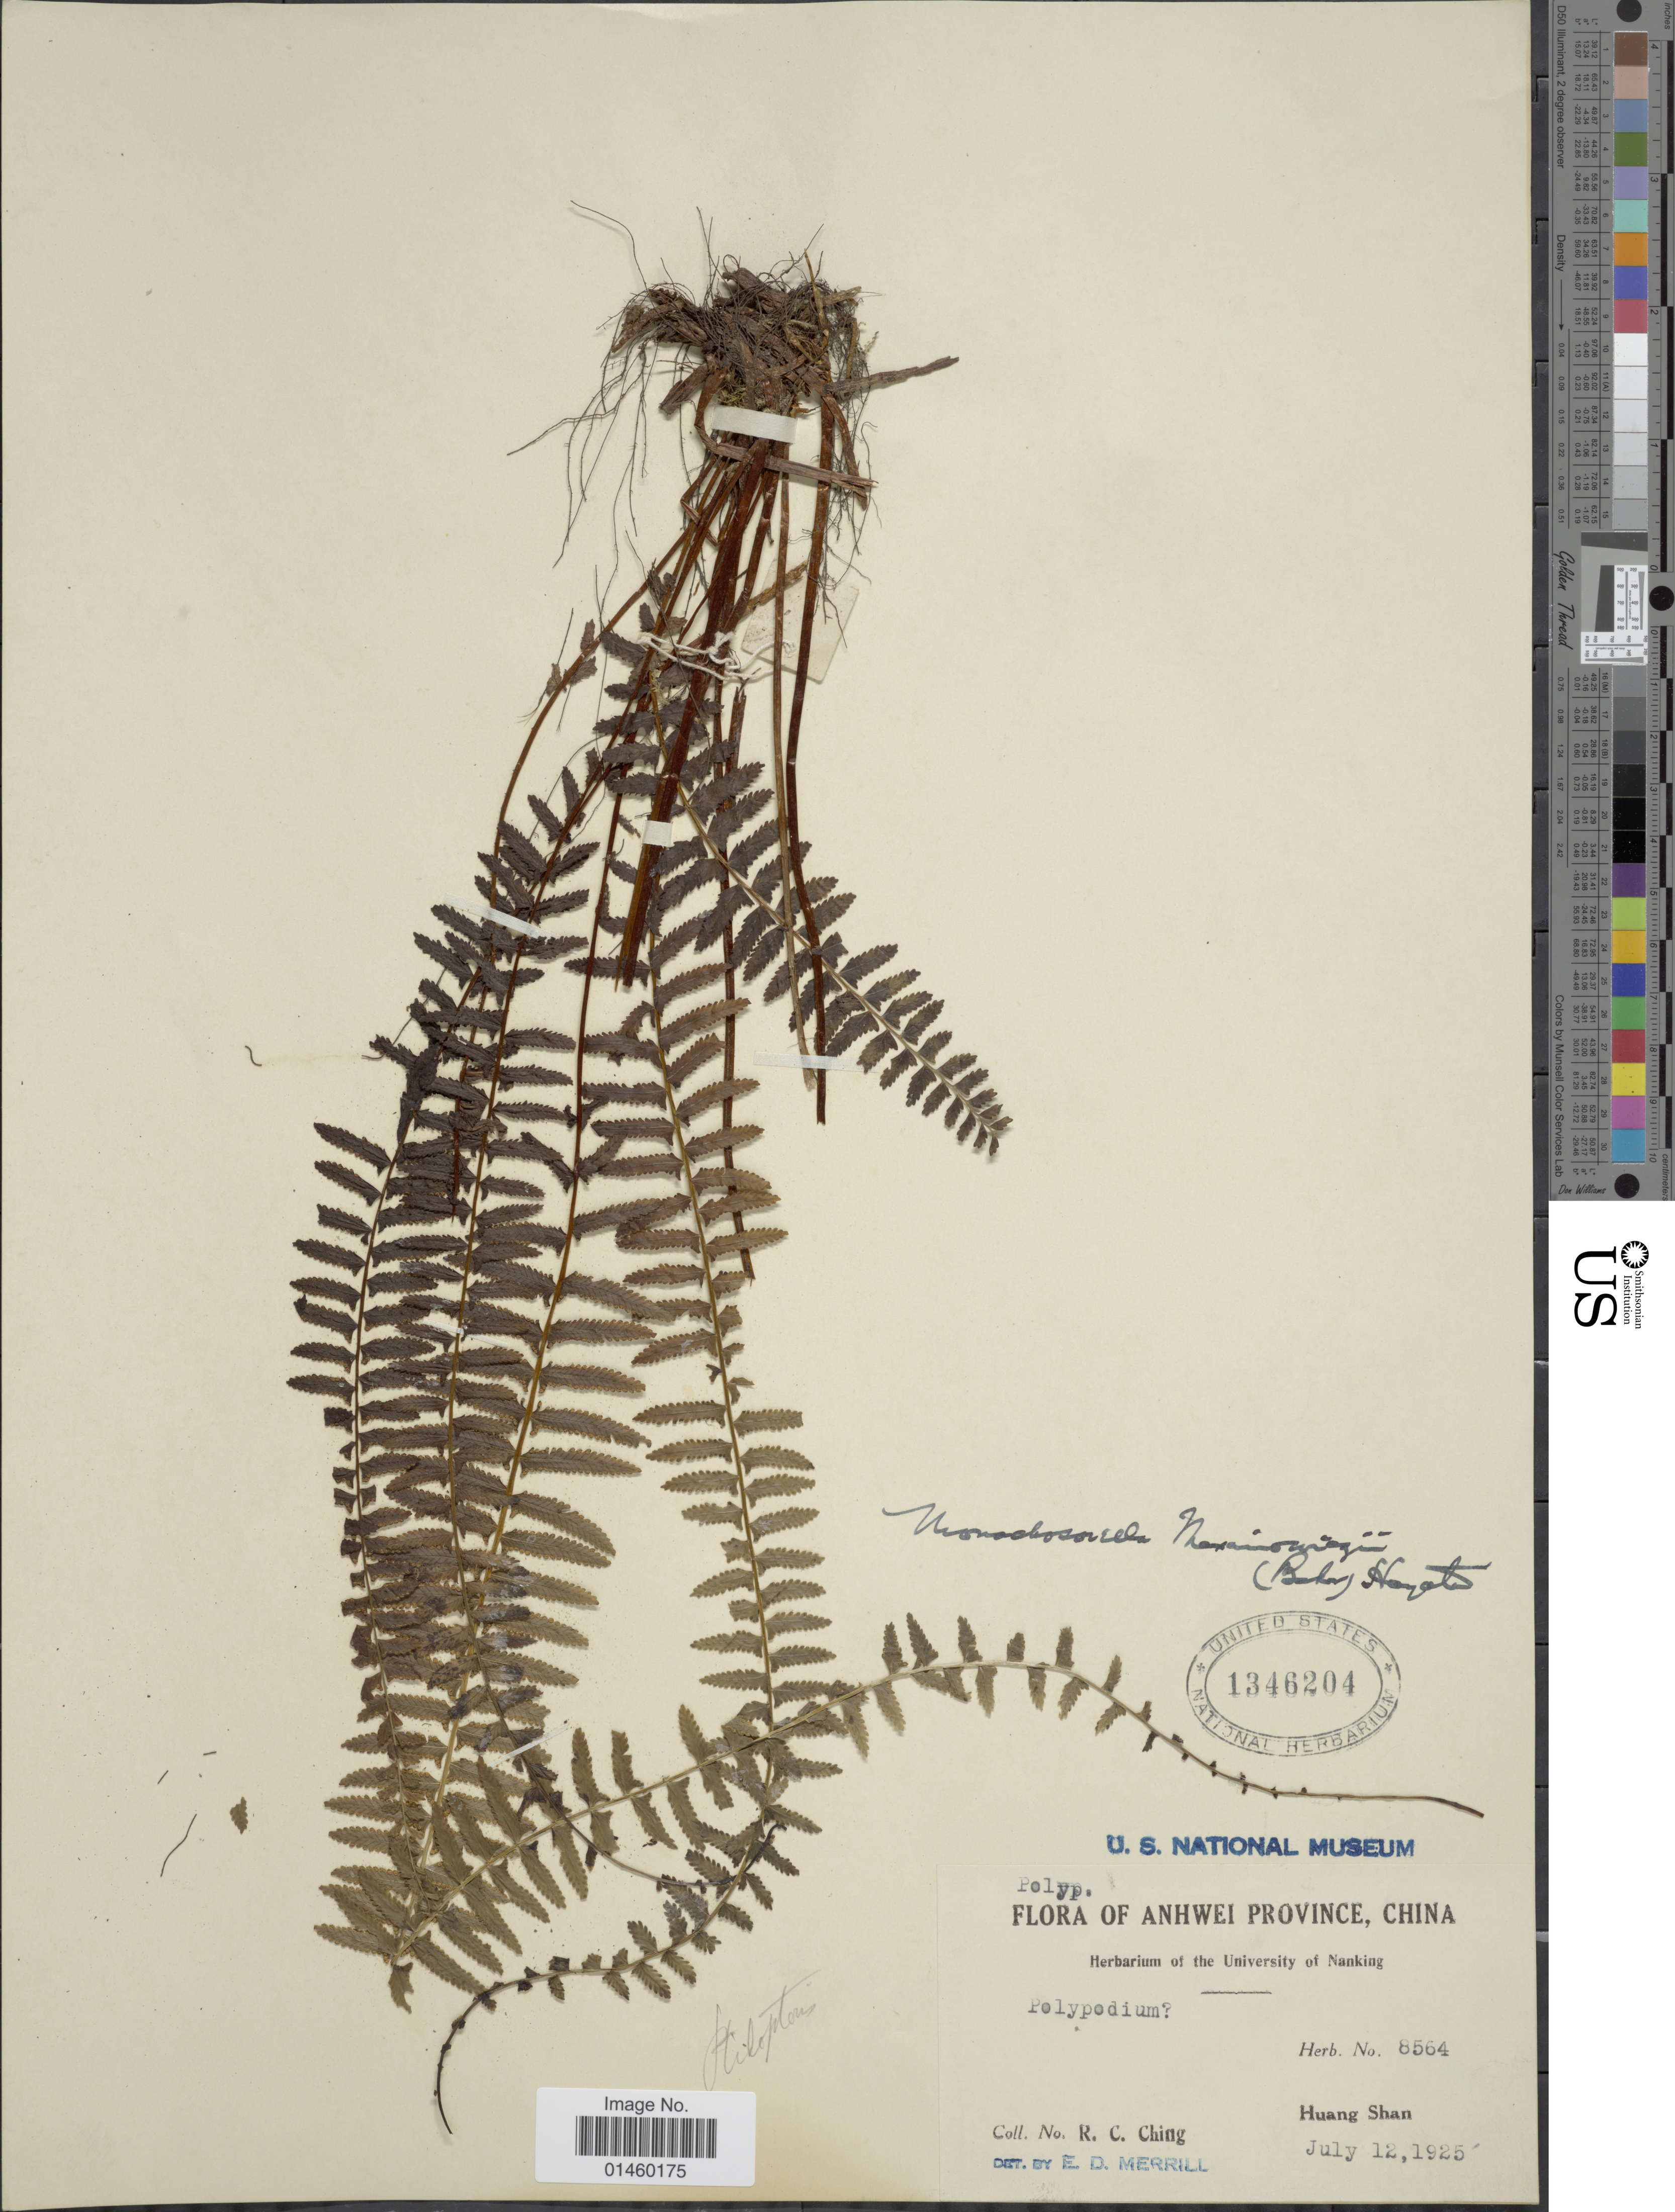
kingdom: Plantae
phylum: Tracheophyta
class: Polypodiopsida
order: Polypodiales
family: Dennstaedtiaceae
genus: Monachosorum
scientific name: Monachosorum maximowiczii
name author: (Baker) Hayata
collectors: R. C. Ching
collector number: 8564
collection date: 1925-07-12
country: China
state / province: Anhui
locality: Anhwei Province. Huang Shan.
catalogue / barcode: US 1346204